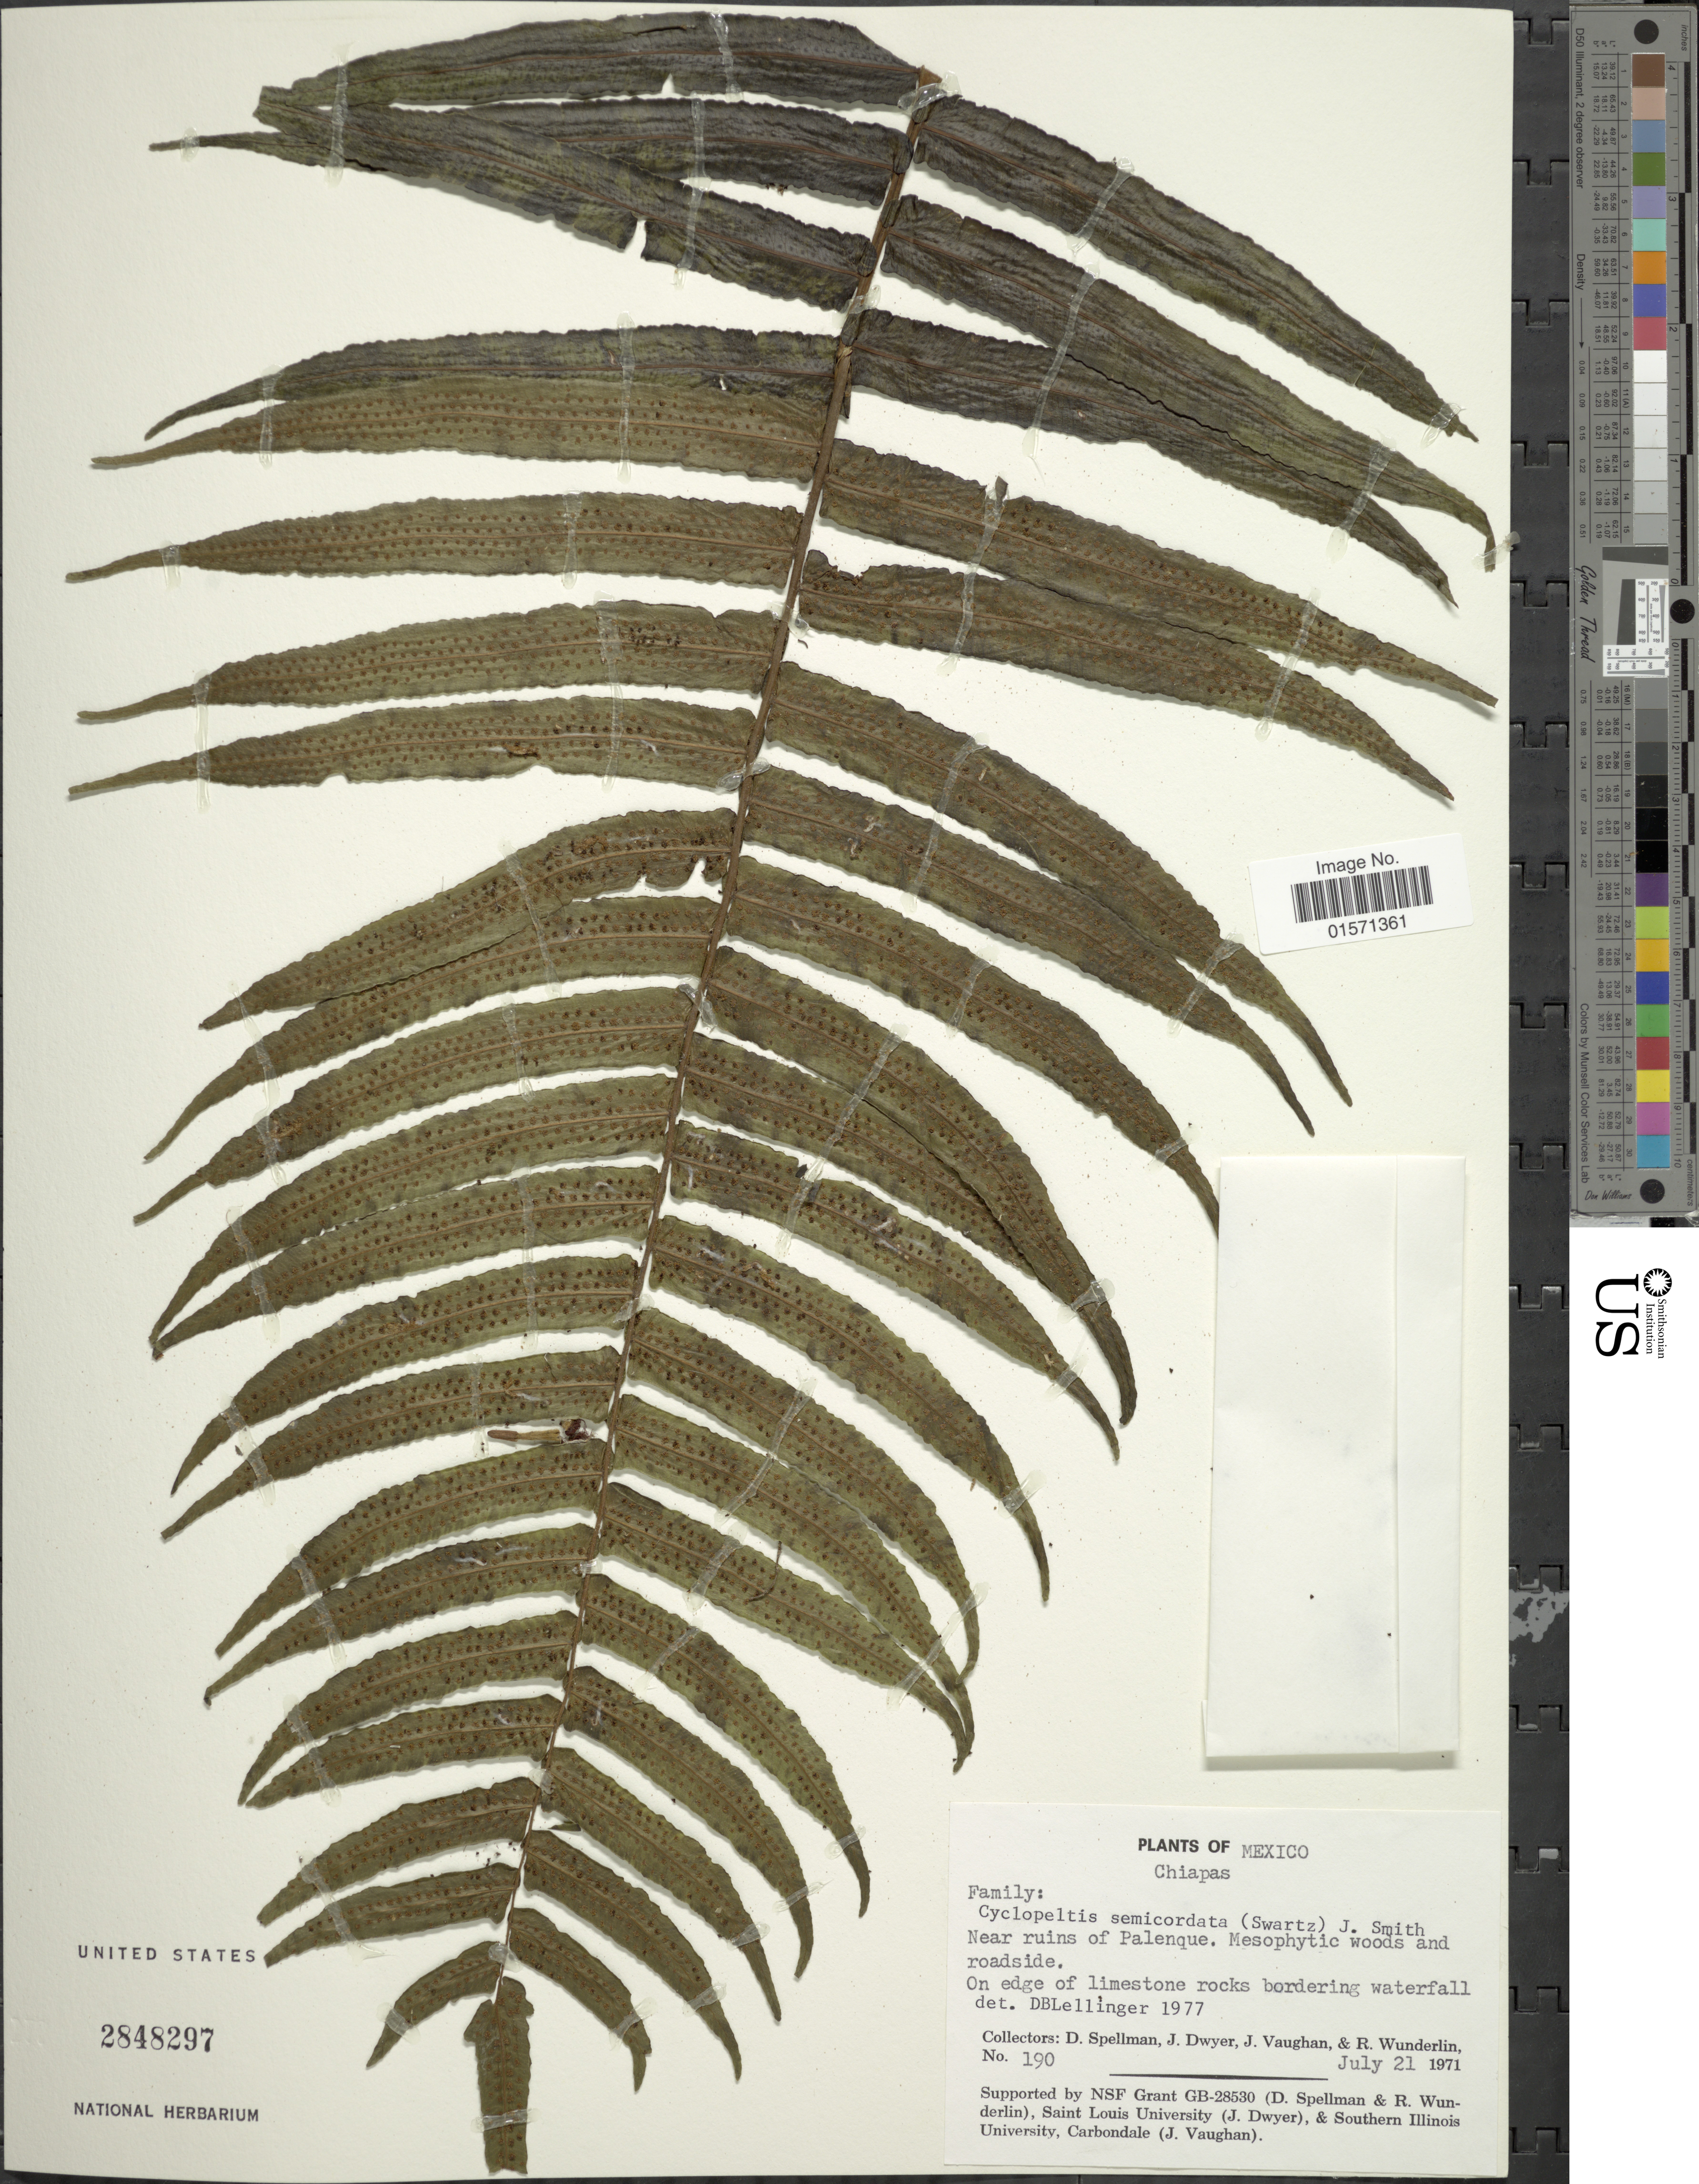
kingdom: Plantae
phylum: Tracheophyta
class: Polypodiopsida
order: Polypodiales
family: Lomariopsidaceae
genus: Cyclopeltis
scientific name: Cyclopeltis semicordata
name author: (Sw.) J. Sm.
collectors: D. Spellman, J. Dwyer, J. Vaughan & R. P. Wunderlin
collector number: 190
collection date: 1971-07-21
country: Mexico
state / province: Chiapas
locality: Near ruijns of Palenque, mesophytic woods and roadside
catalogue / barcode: US 2848297